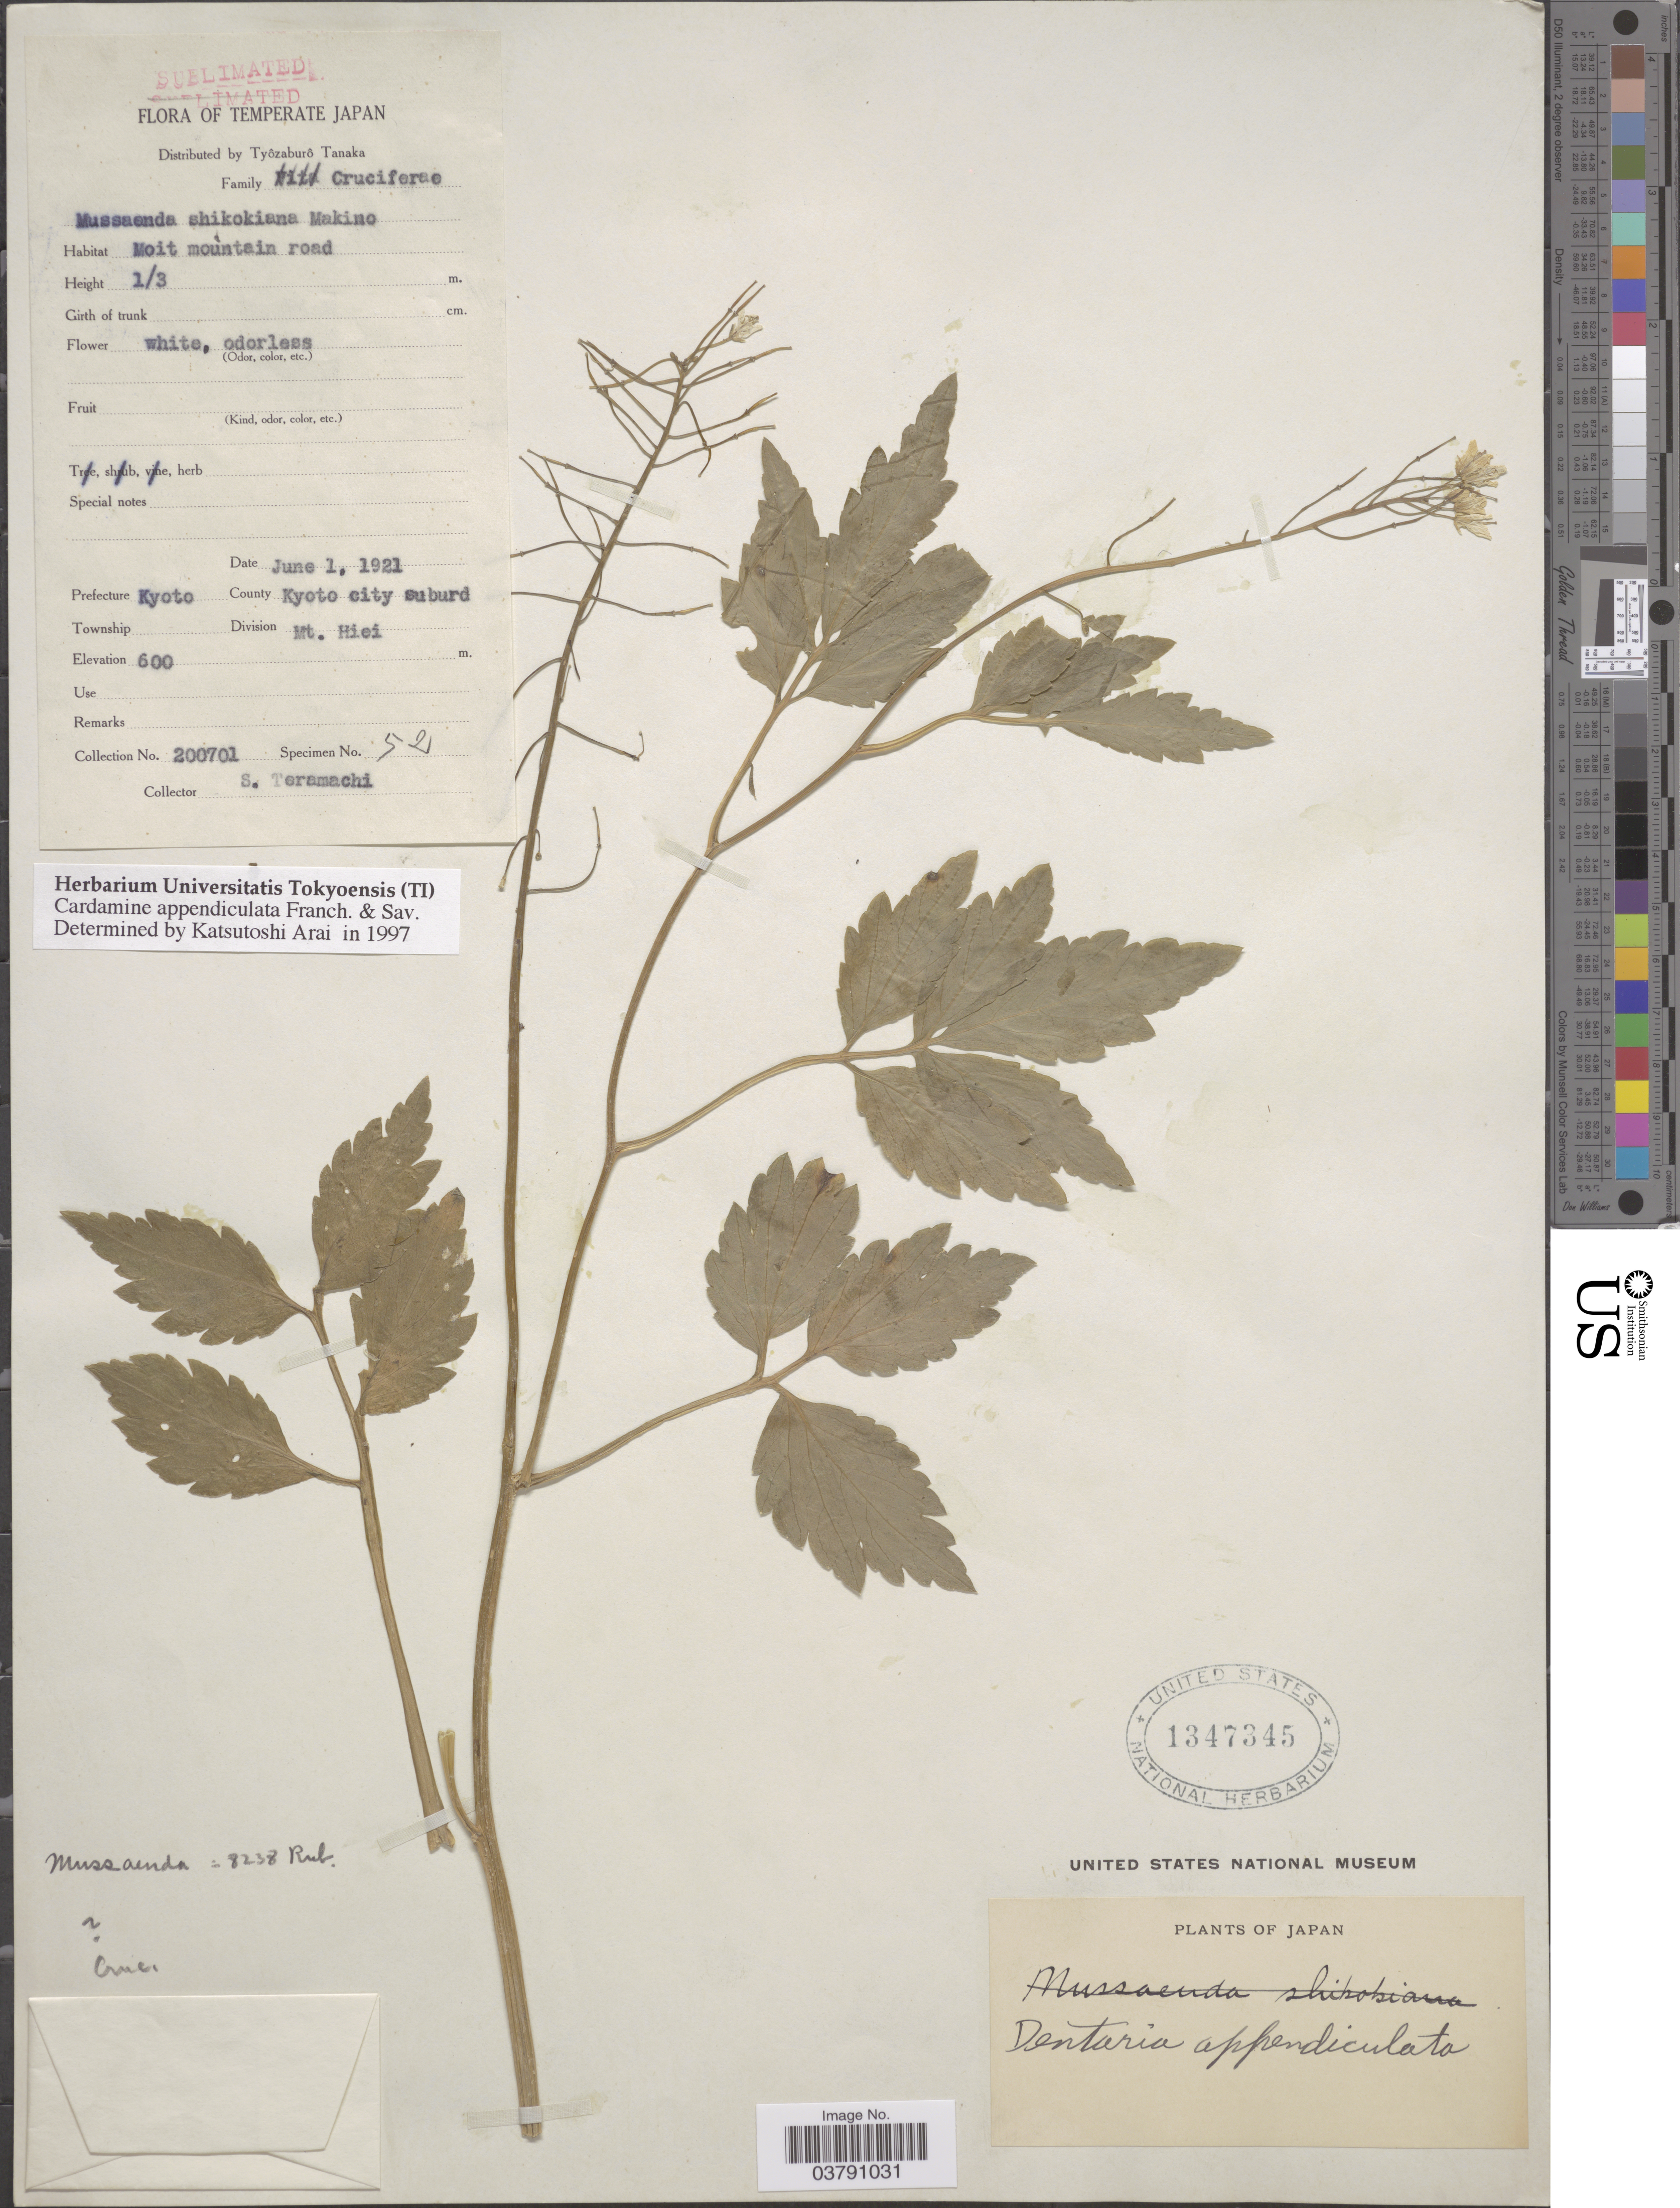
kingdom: Plantae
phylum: Tracheophyta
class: Magnoliopsida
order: Brassicales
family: Brassicaceae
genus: Cardamine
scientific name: Cardamine appendiculata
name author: Franch. & Sav.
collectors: S. Teramachi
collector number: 200701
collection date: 1921-06-01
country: Japan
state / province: Kyoto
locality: Prefecture Kyoto, County Kyoto city suburd. Division Mt. Hiei.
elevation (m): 600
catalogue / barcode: US 1347345